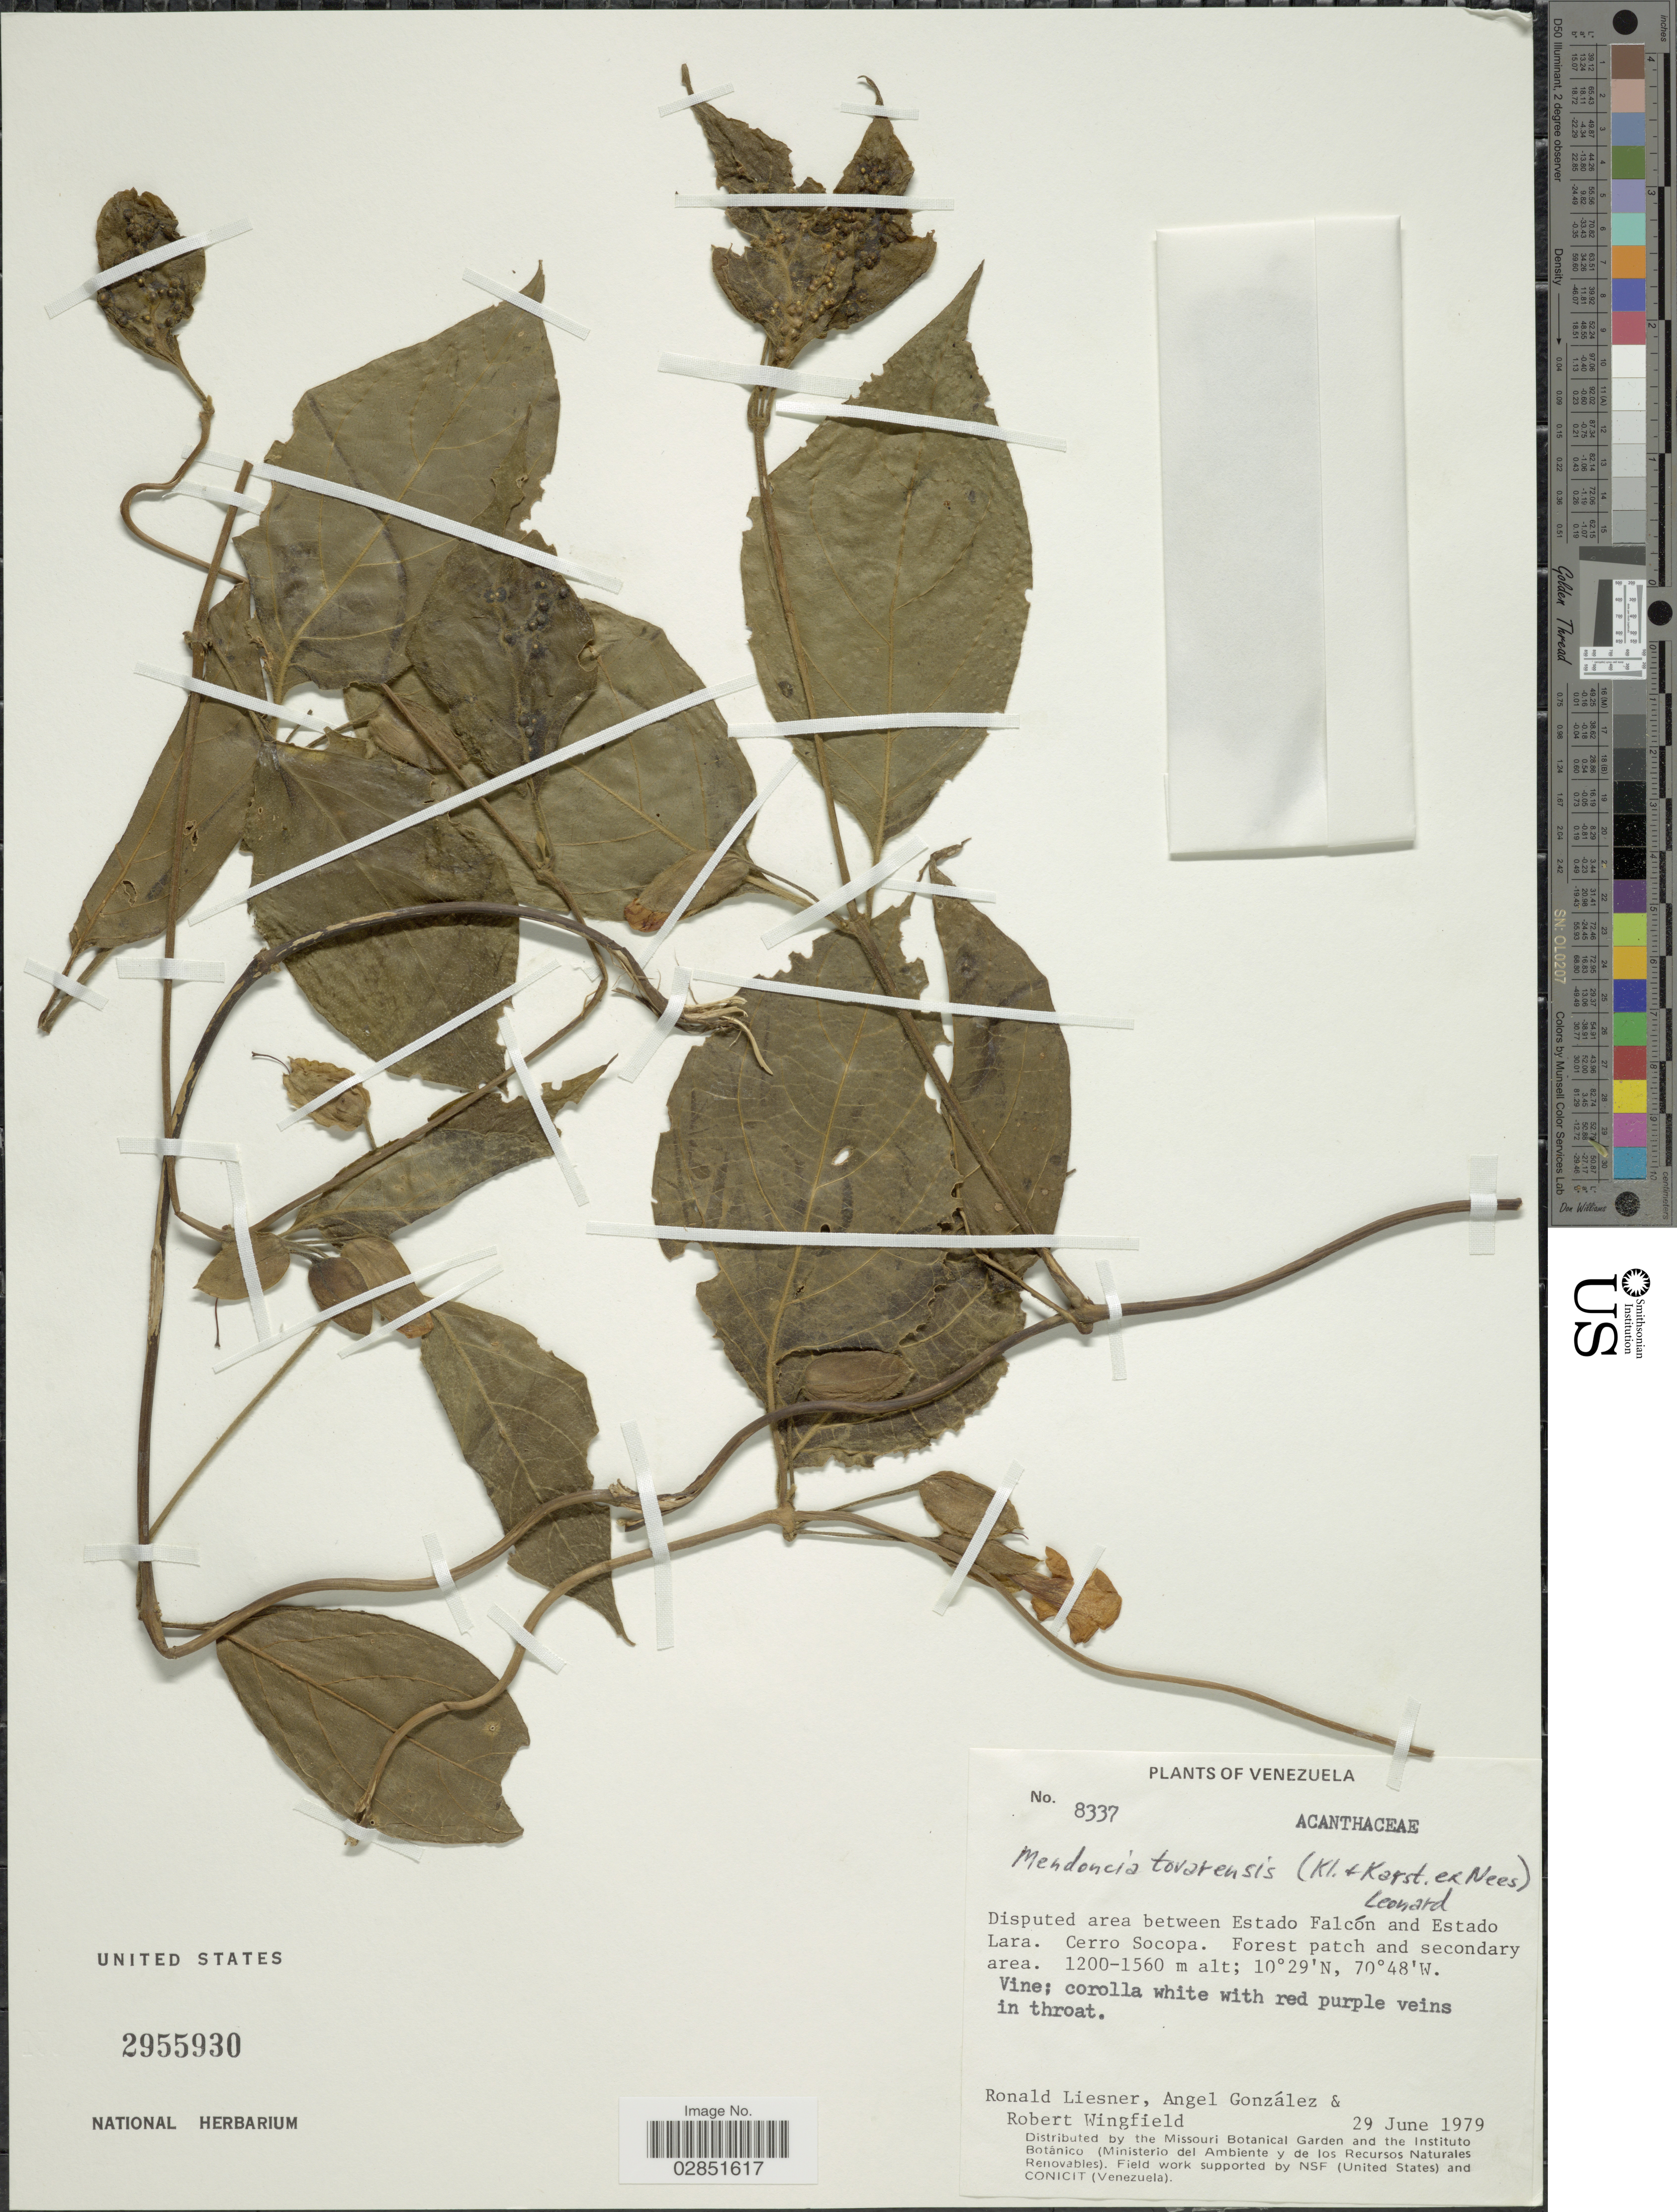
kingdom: Plantae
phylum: Tracheophyta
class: Magnoliopsida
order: Lamiales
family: Acanthaceae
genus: Mendoncia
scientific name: Mendoncia tovarensis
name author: (Klotzsch & H. Karst. ex Nees) Leonard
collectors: R. L. Liesner, A. C. González & R. C. Wingfield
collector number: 8337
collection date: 1979-06-29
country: Venezuela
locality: Disputed area between Estado Falcón and Estado Lara. Cerro Socopa.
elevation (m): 1200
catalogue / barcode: US 2955930